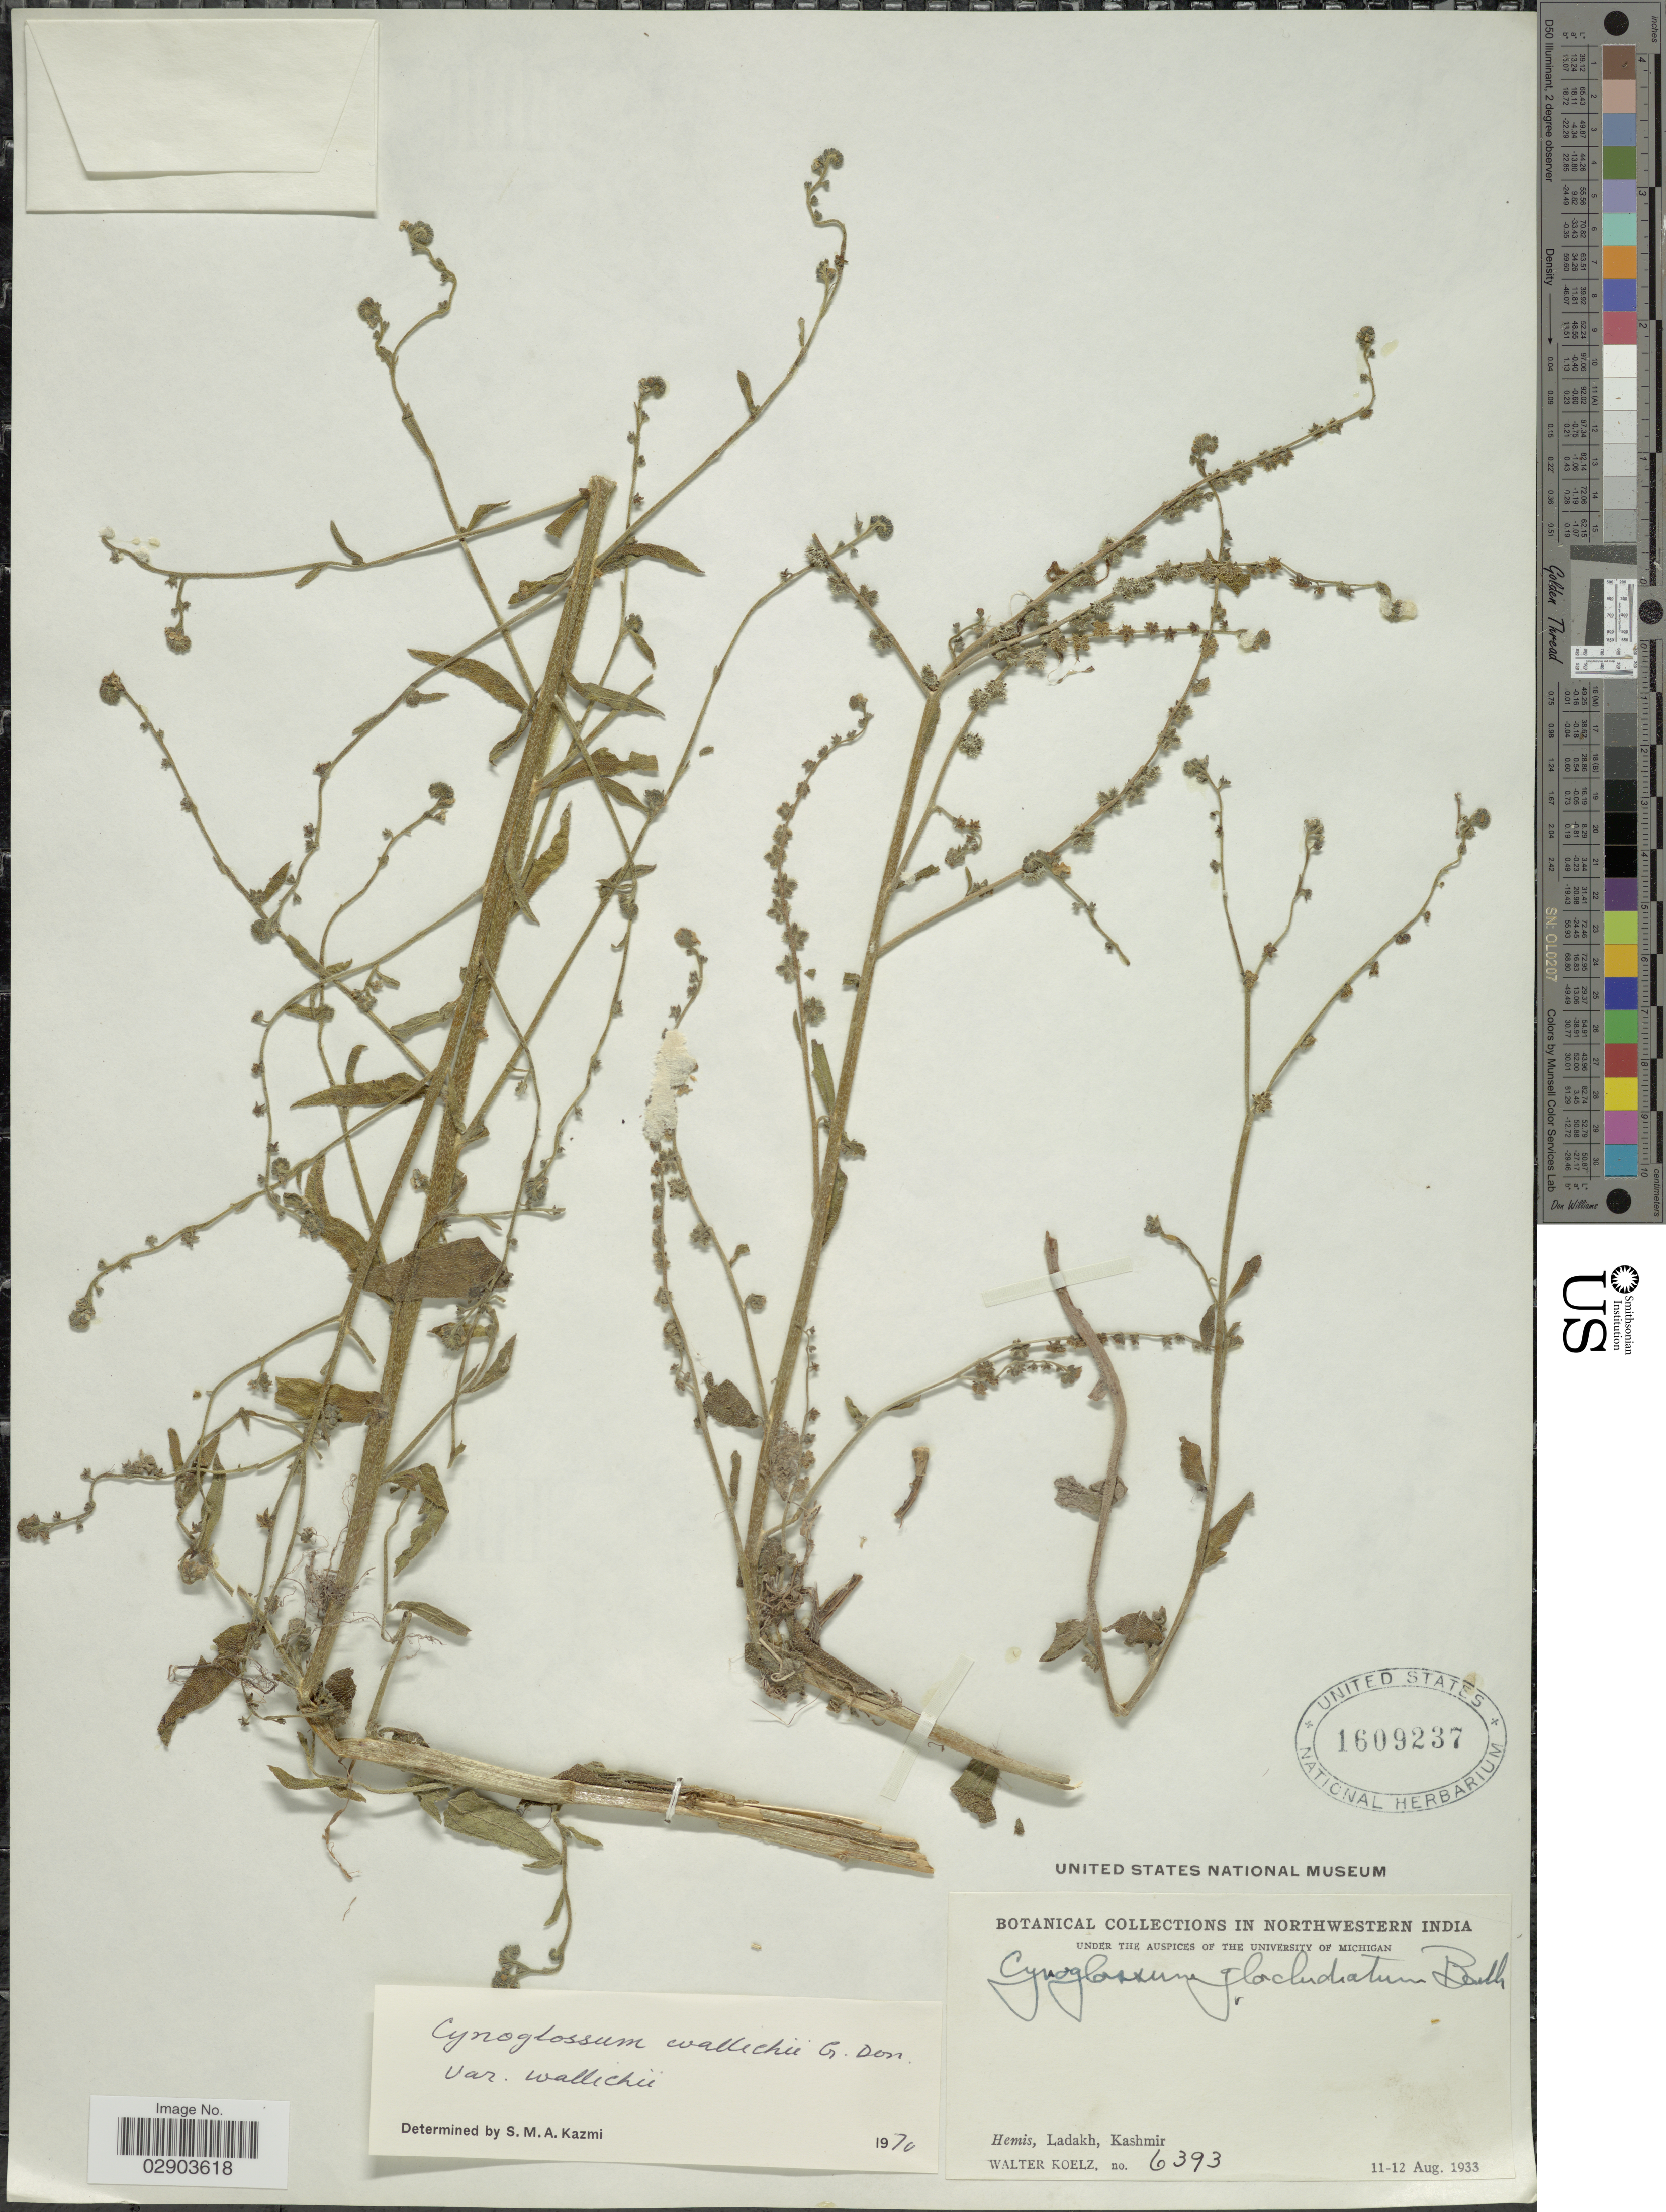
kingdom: Plantae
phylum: Tracheophyta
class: Magnoliopsida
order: Boraginales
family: Boraginaceae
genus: Cynoglossum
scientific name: Cynoglossum wallichii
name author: G. Don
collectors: W. N. Koelz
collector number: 6393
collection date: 1933-08-11/1933-08-12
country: India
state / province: Jammu and Kashmir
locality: Northwestern India, Hemis, Ladakh, Kashmir.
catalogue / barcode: US 1609237